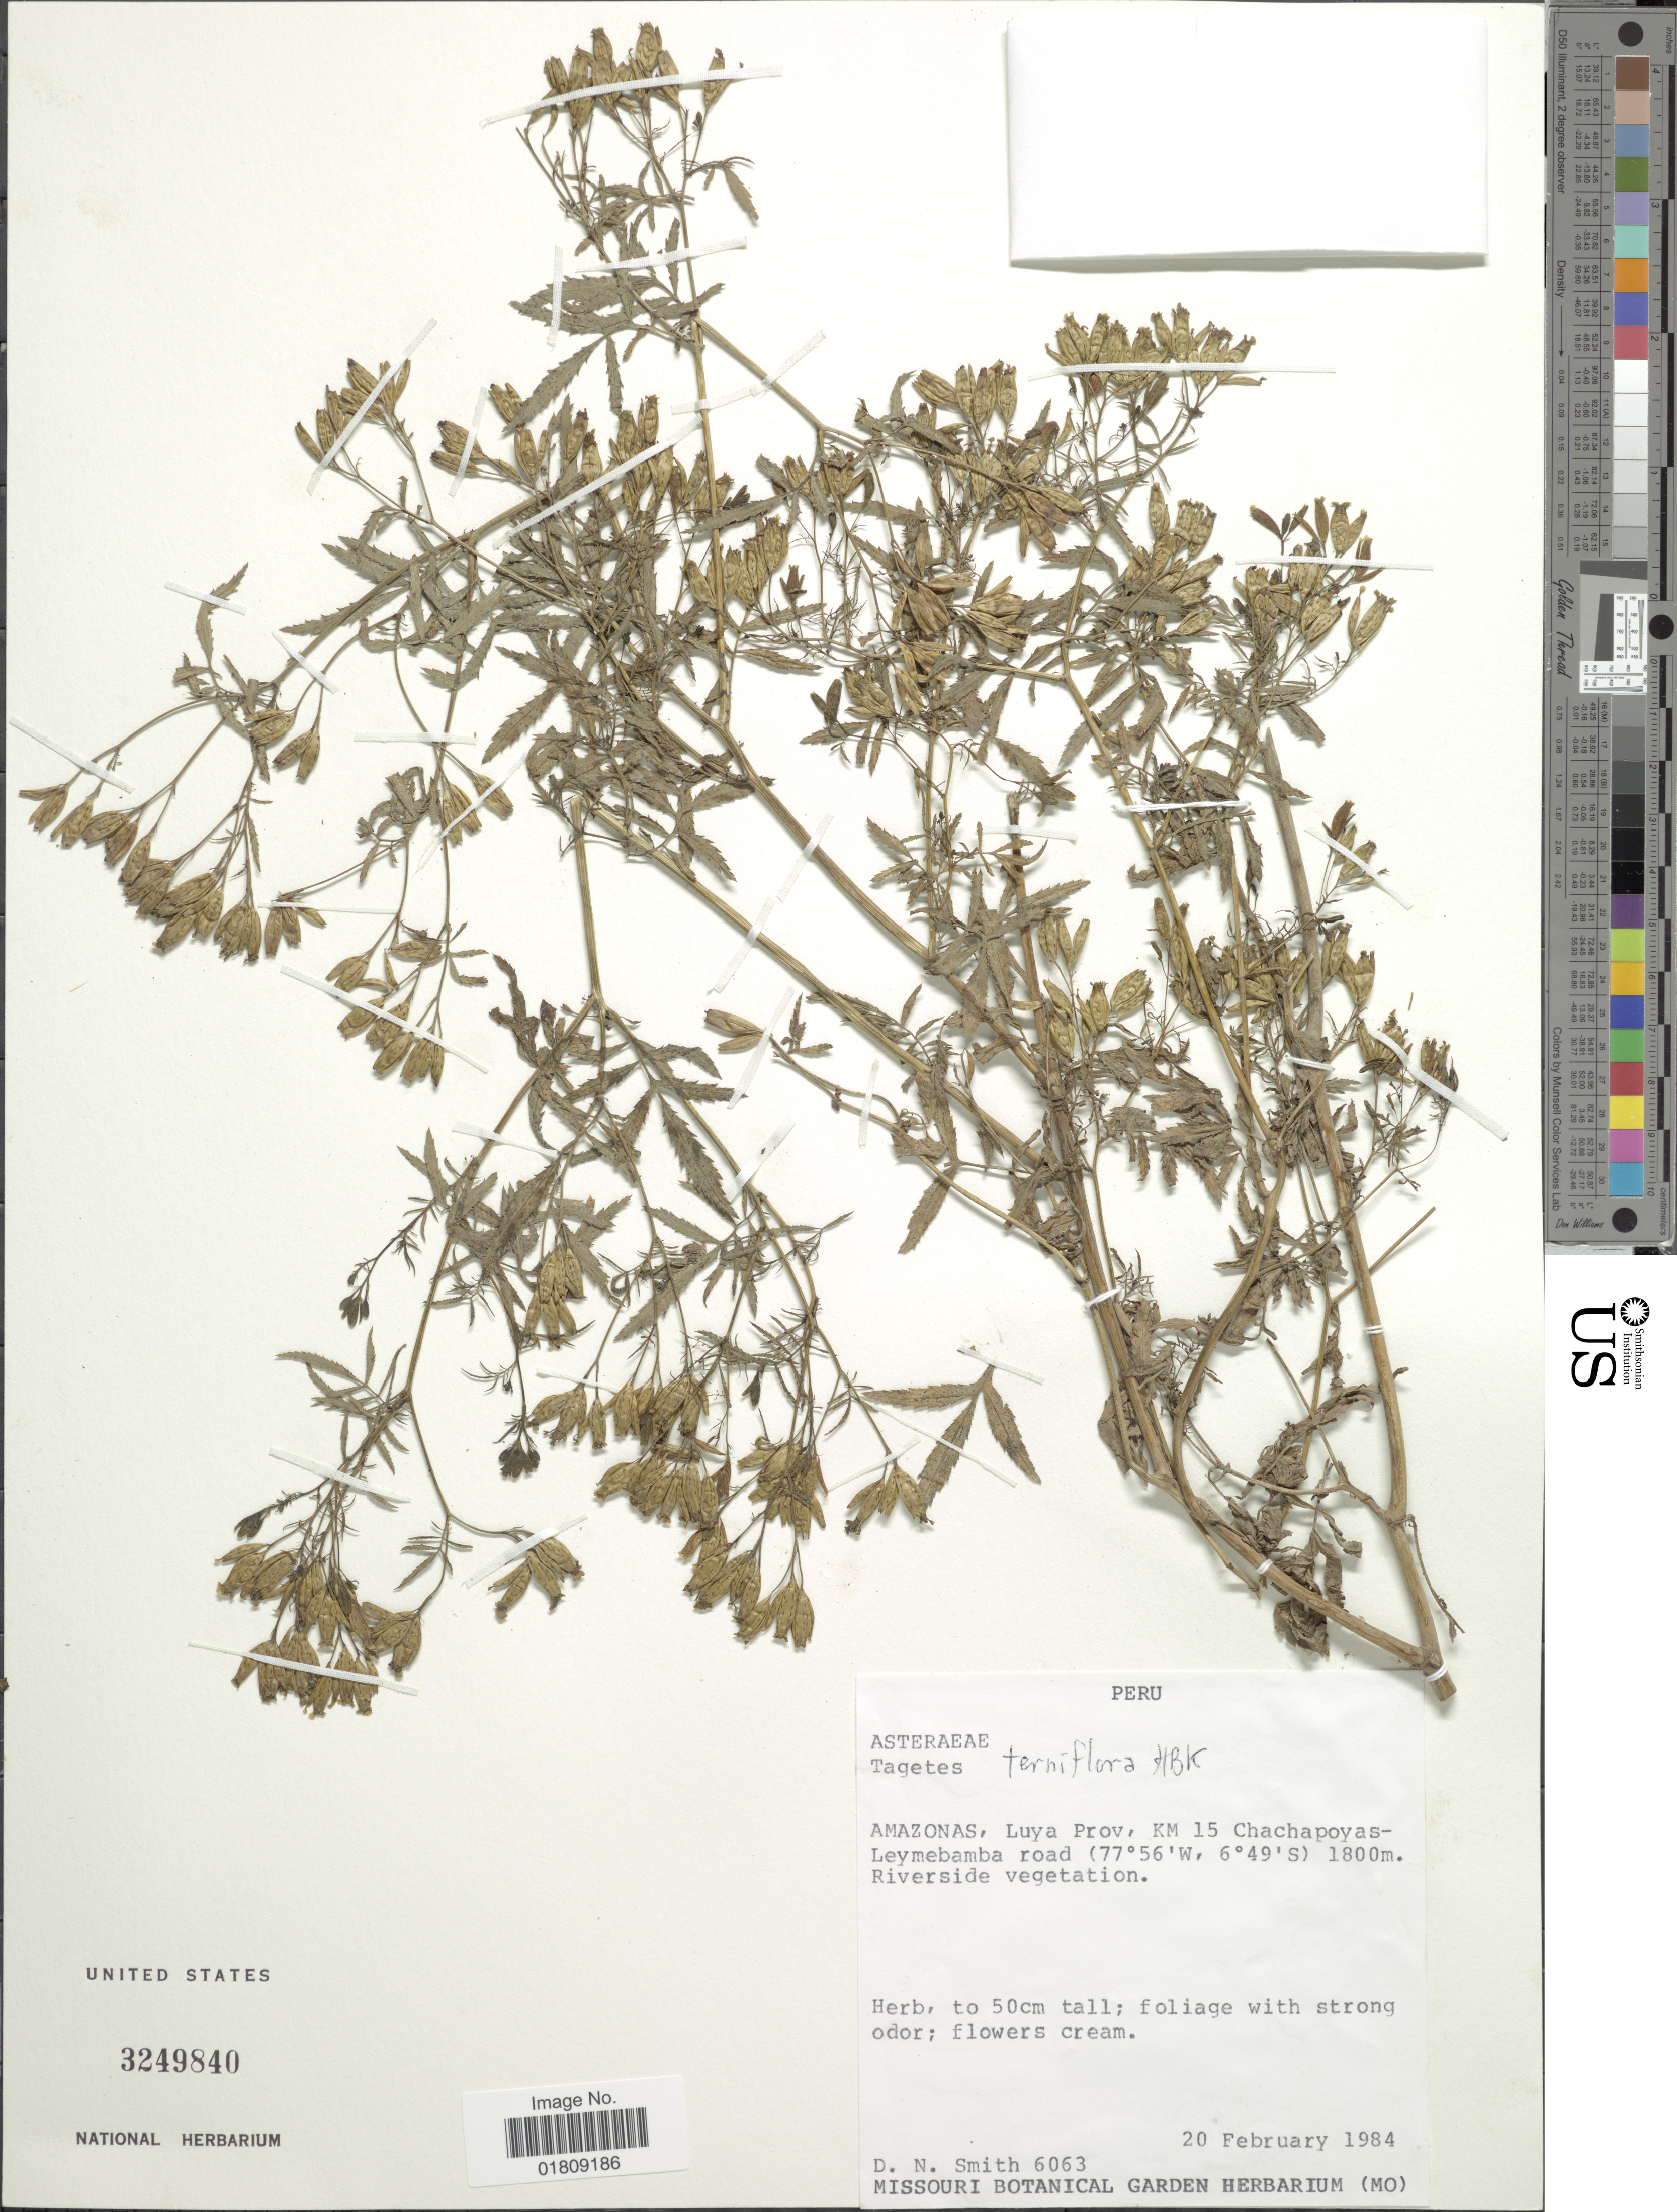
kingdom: Plantae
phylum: Tracheophyta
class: Magnoliopsida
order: Asterales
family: Asteraceae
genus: Tagetes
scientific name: Tagetes terniflora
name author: Kunth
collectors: D. Smith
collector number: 6063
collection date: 1984-02-20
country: Peru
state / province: Amazonas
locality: Luya Prov., km 15 Chachapoyas-Leymebamba road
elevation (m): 1800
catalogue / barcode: US 3249840